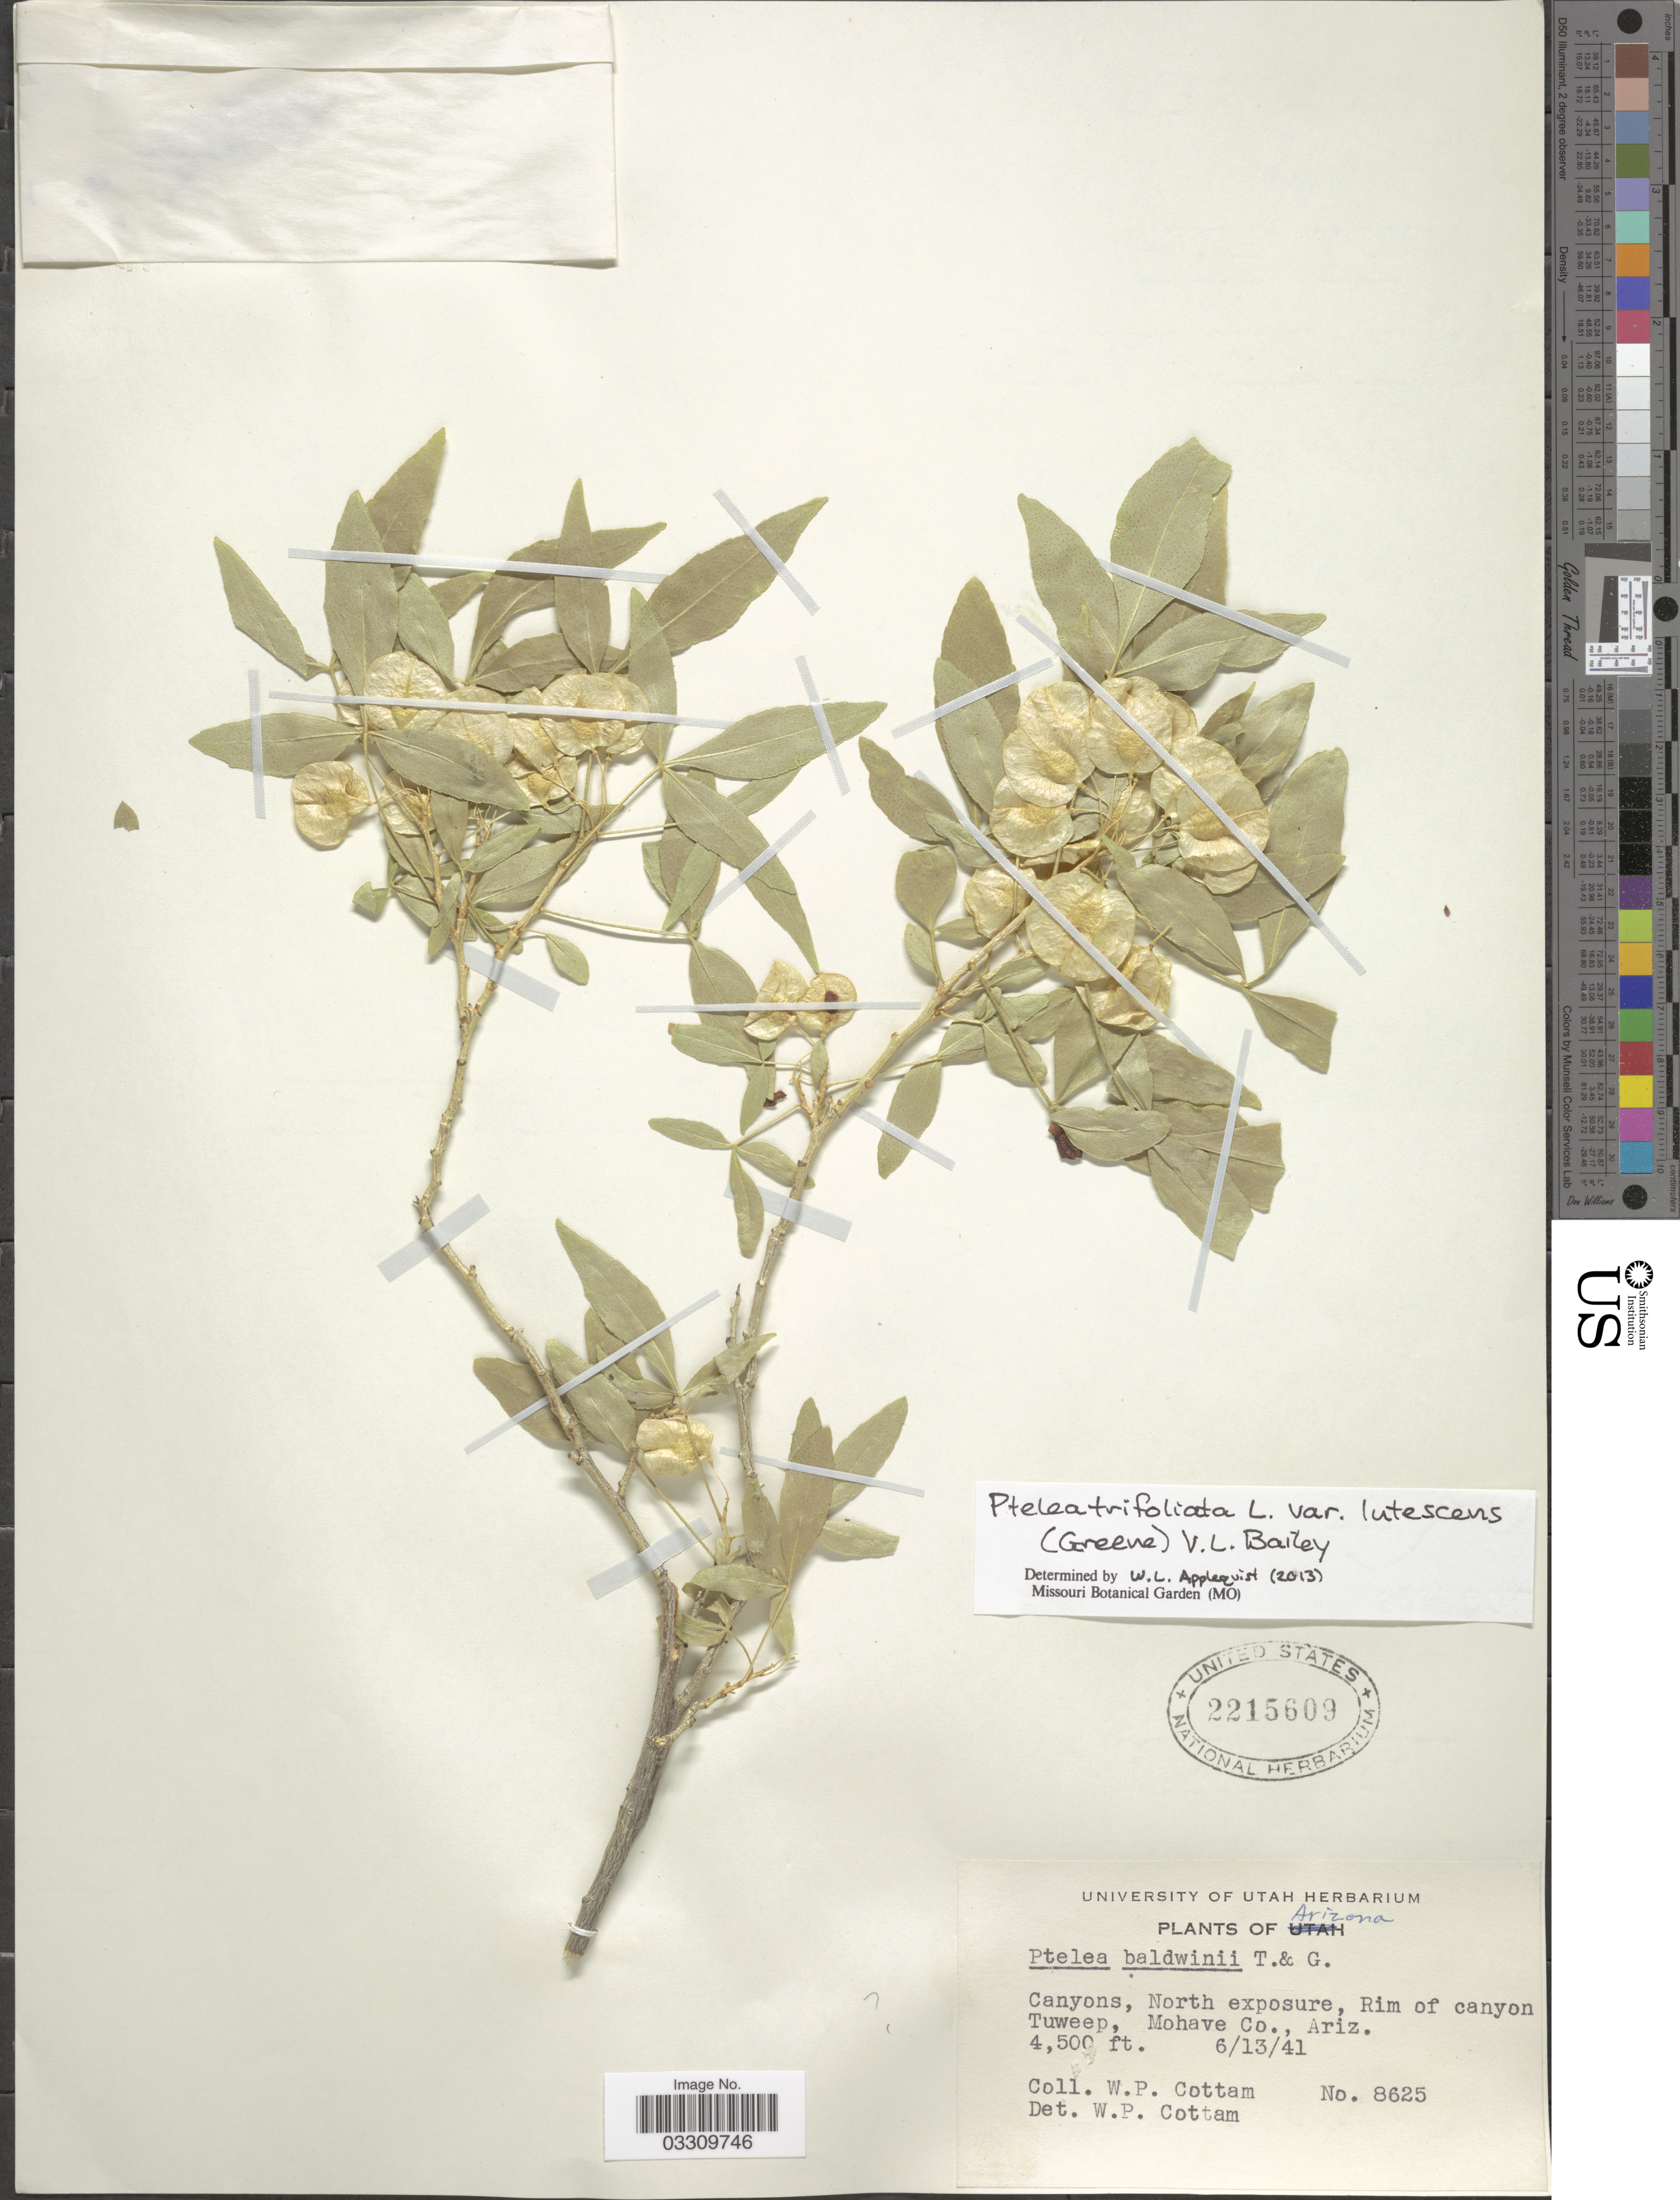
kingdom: Plantae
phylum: Tracheophyta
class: Magnoliopsida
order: Sapindales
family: Rutaceae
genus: Ptelea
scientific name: Ptelea trifoliata var. lutescens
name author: V. L. Bailey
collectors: W. Cottam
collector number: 8625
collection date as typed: Transcribed d/m/y: 13/6/41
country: United States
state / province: Arizona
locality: Canyons, North Exposure, Rim of canyon Tuweep, Mohave Co.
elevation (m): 1372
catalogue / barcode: US 2215609